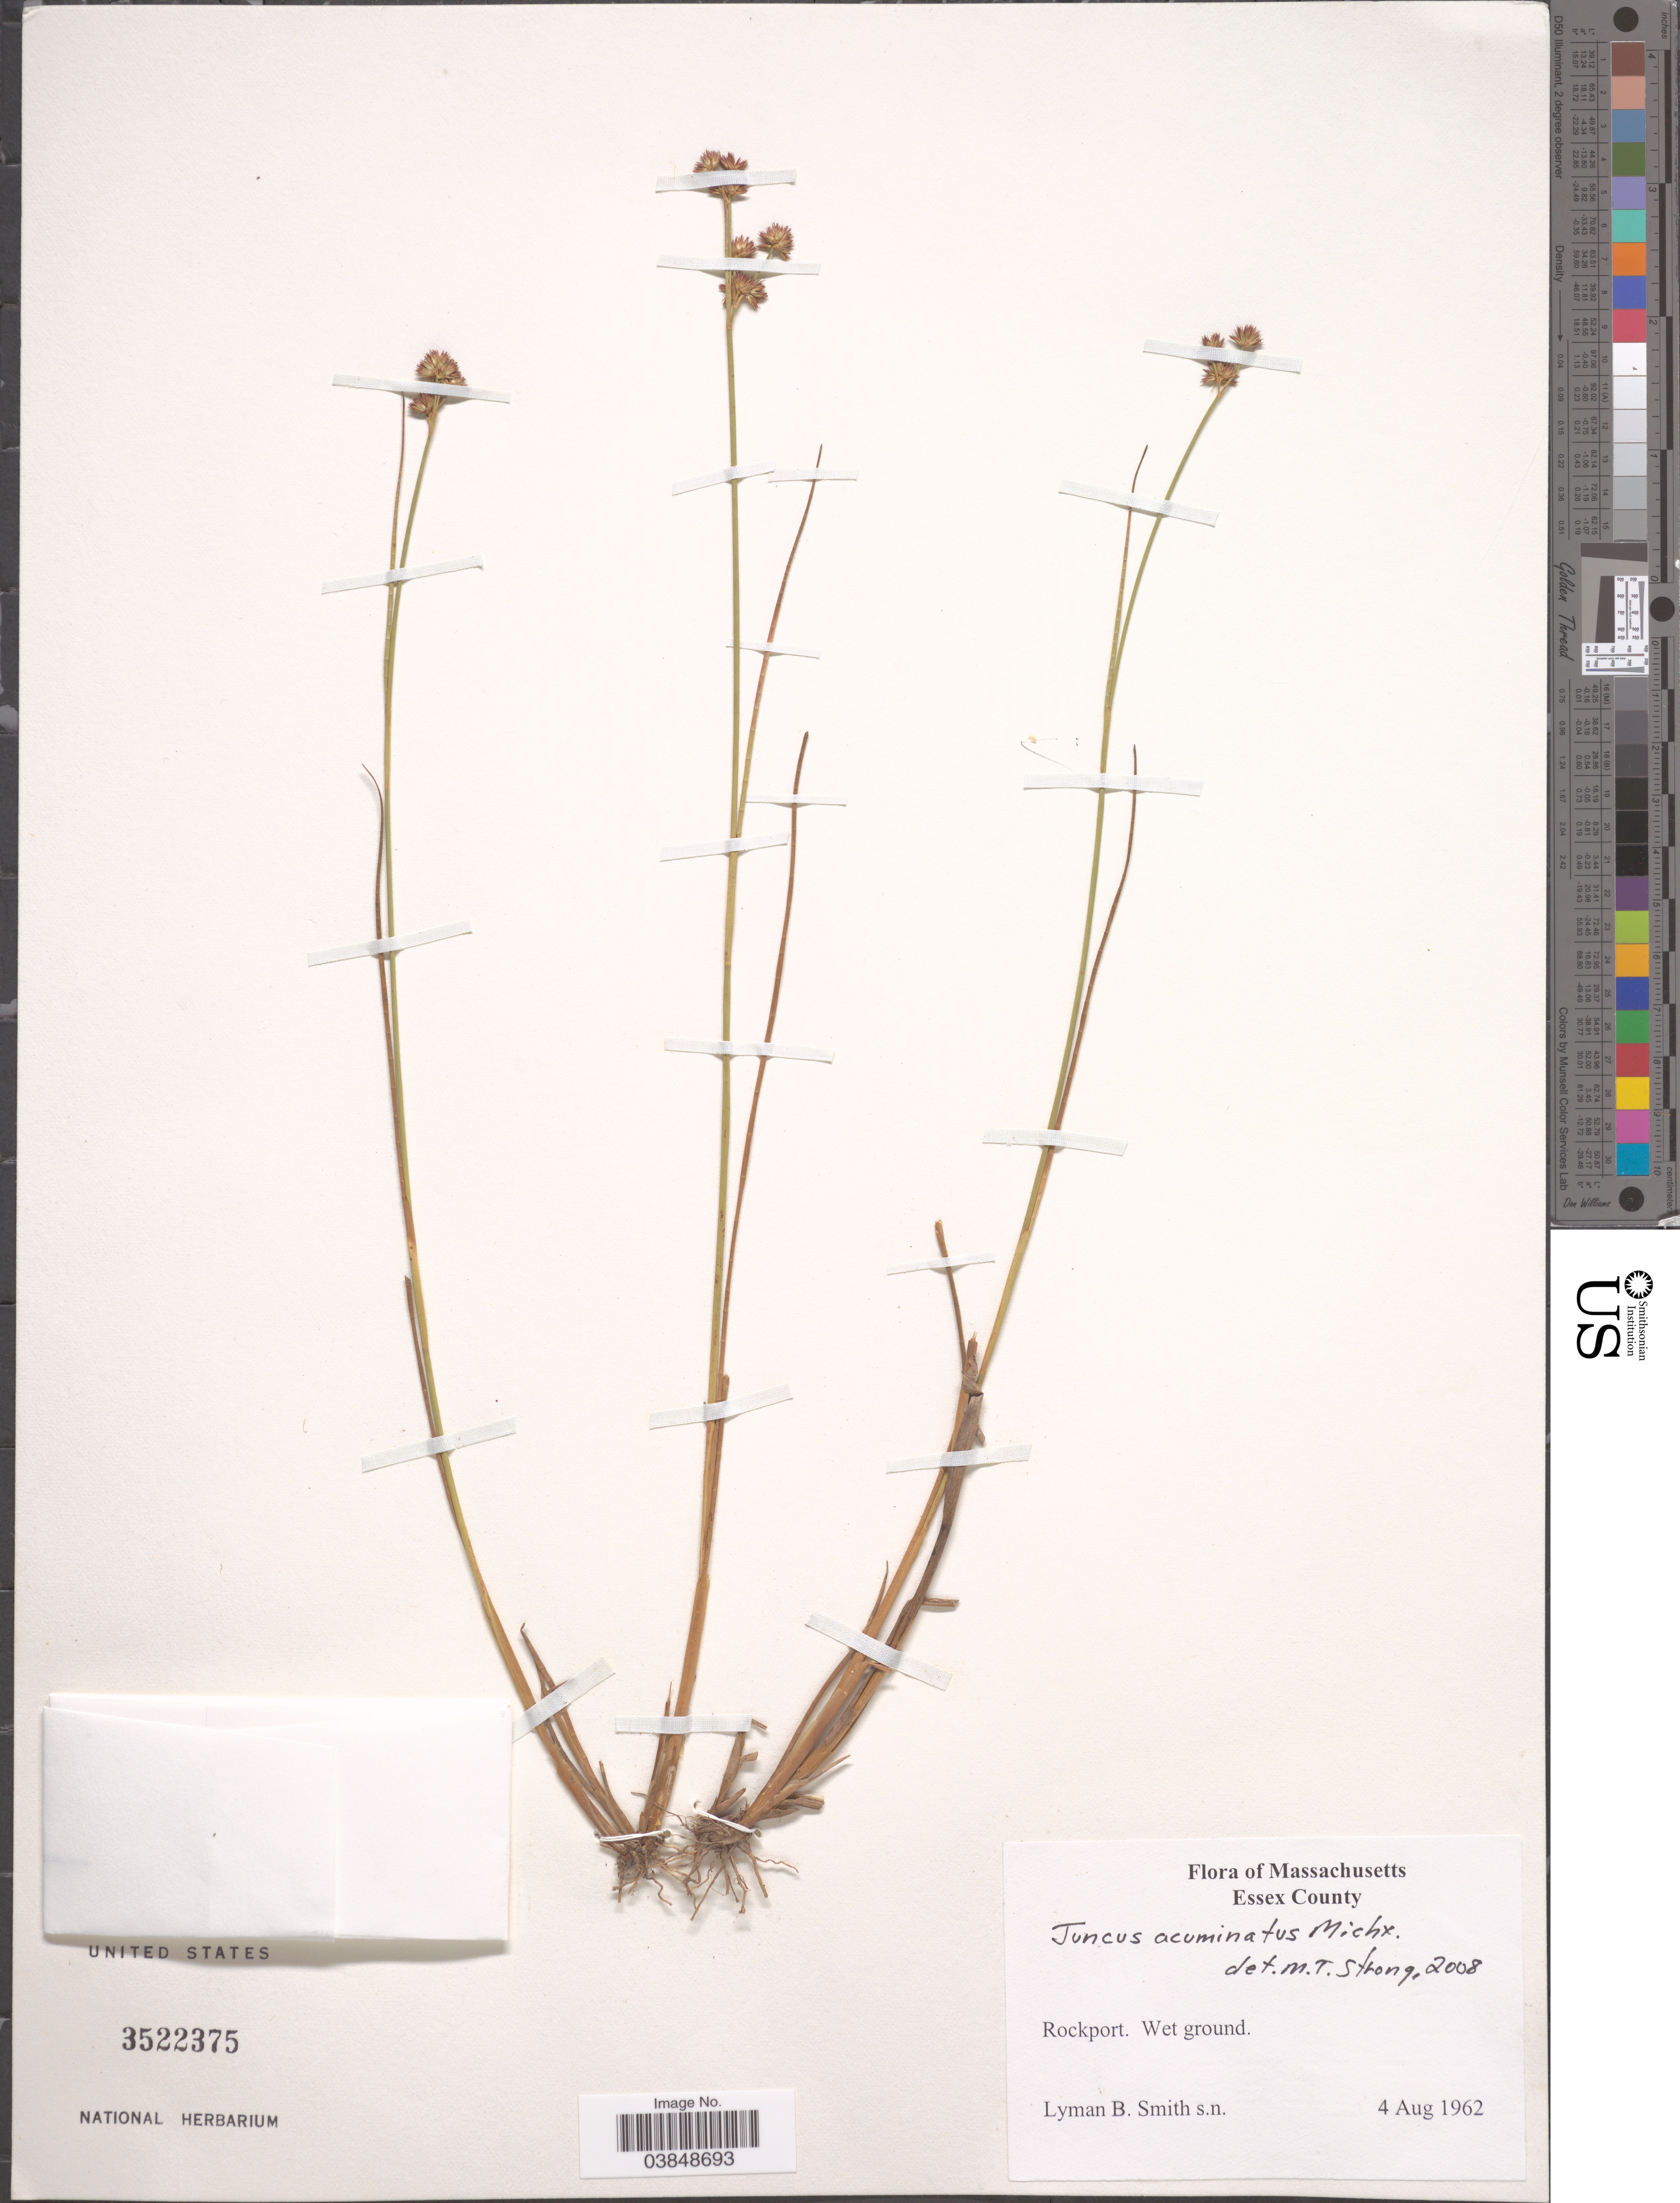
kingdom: Plantae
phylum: Tracheophyta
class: Liliopsida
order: Poales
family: Juncaceae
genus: Juncus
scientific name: Juncus acuminatus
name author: Michx.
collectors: L. Smith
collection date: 1962-08-04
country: United States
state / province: Massachusetts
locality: Essex County. Rockport.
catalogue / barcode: US 3522375